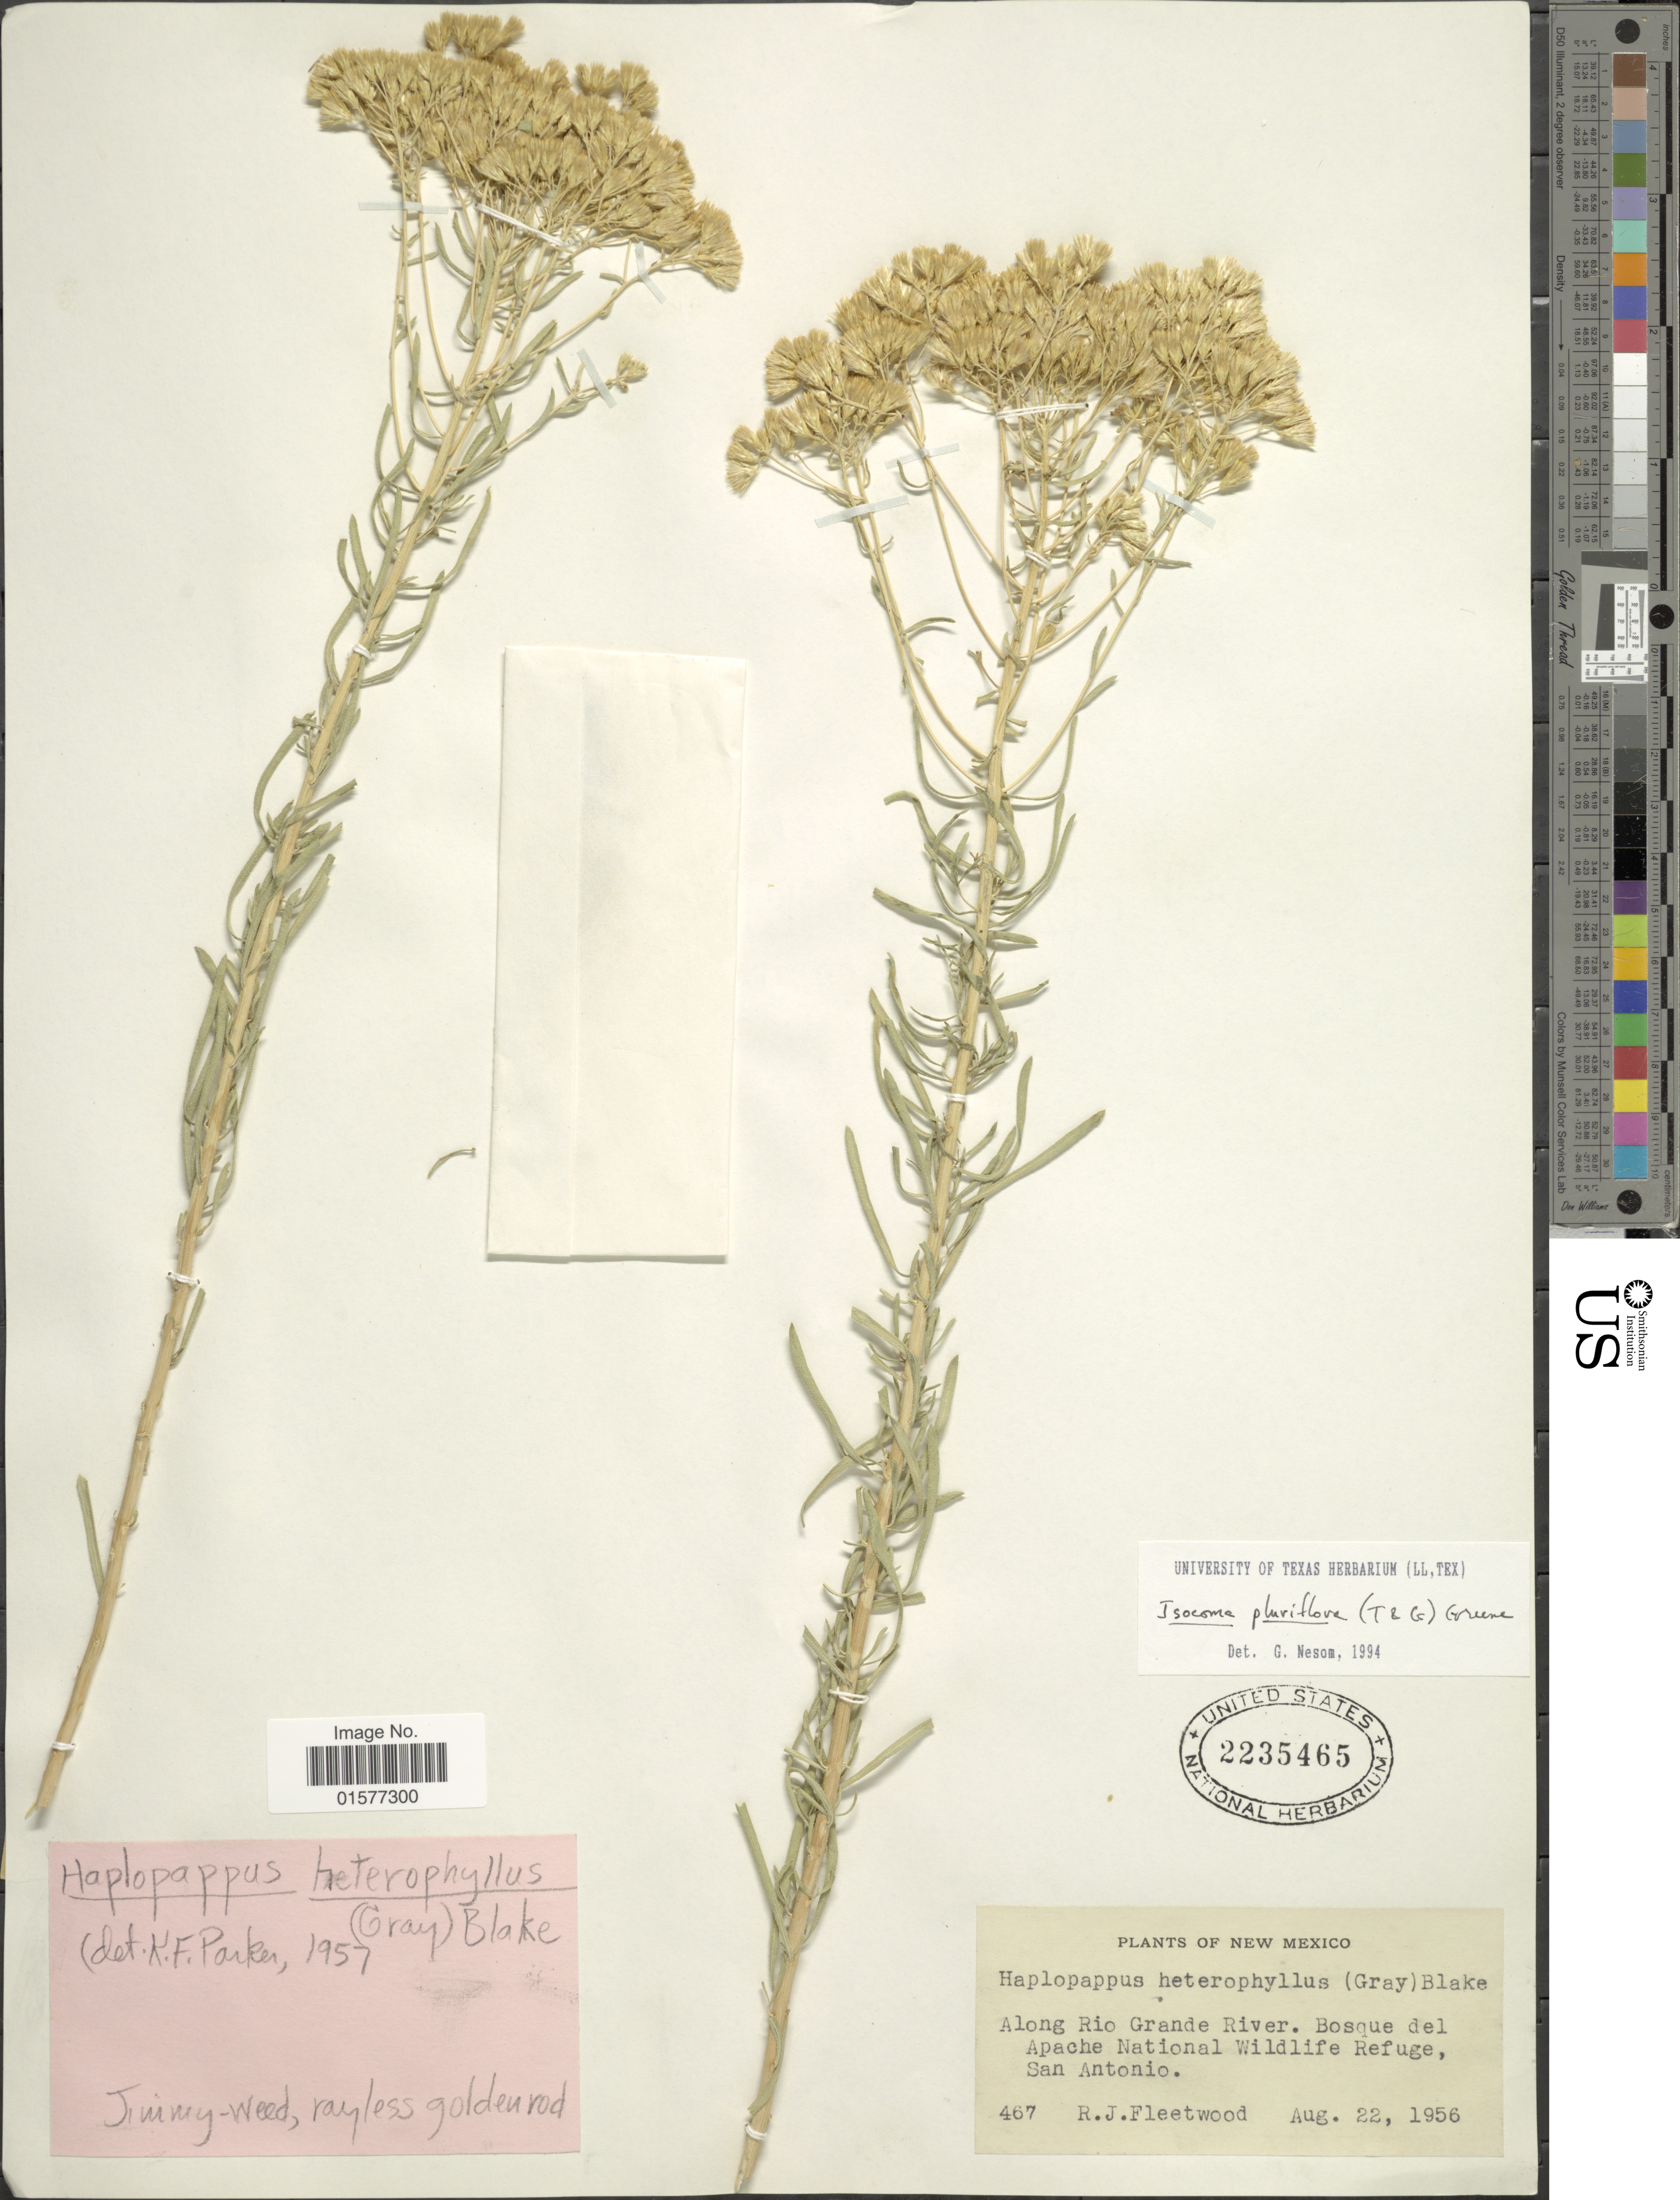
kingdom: Plantae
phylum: Tracheophyta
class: Magnoliopsida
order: Asterales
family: Asteraceae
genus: Isocoma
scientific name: Isocoma pluriflora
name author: (Torr. & A. Gray) Greene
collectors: R. J. Fleetwood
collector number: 467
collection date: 1956-08-22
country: United States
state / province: New Mexico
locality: Along Rio Grande River, Bosque del Apache National Wildlife Refuge, San Antonio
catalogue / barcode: US 2235465